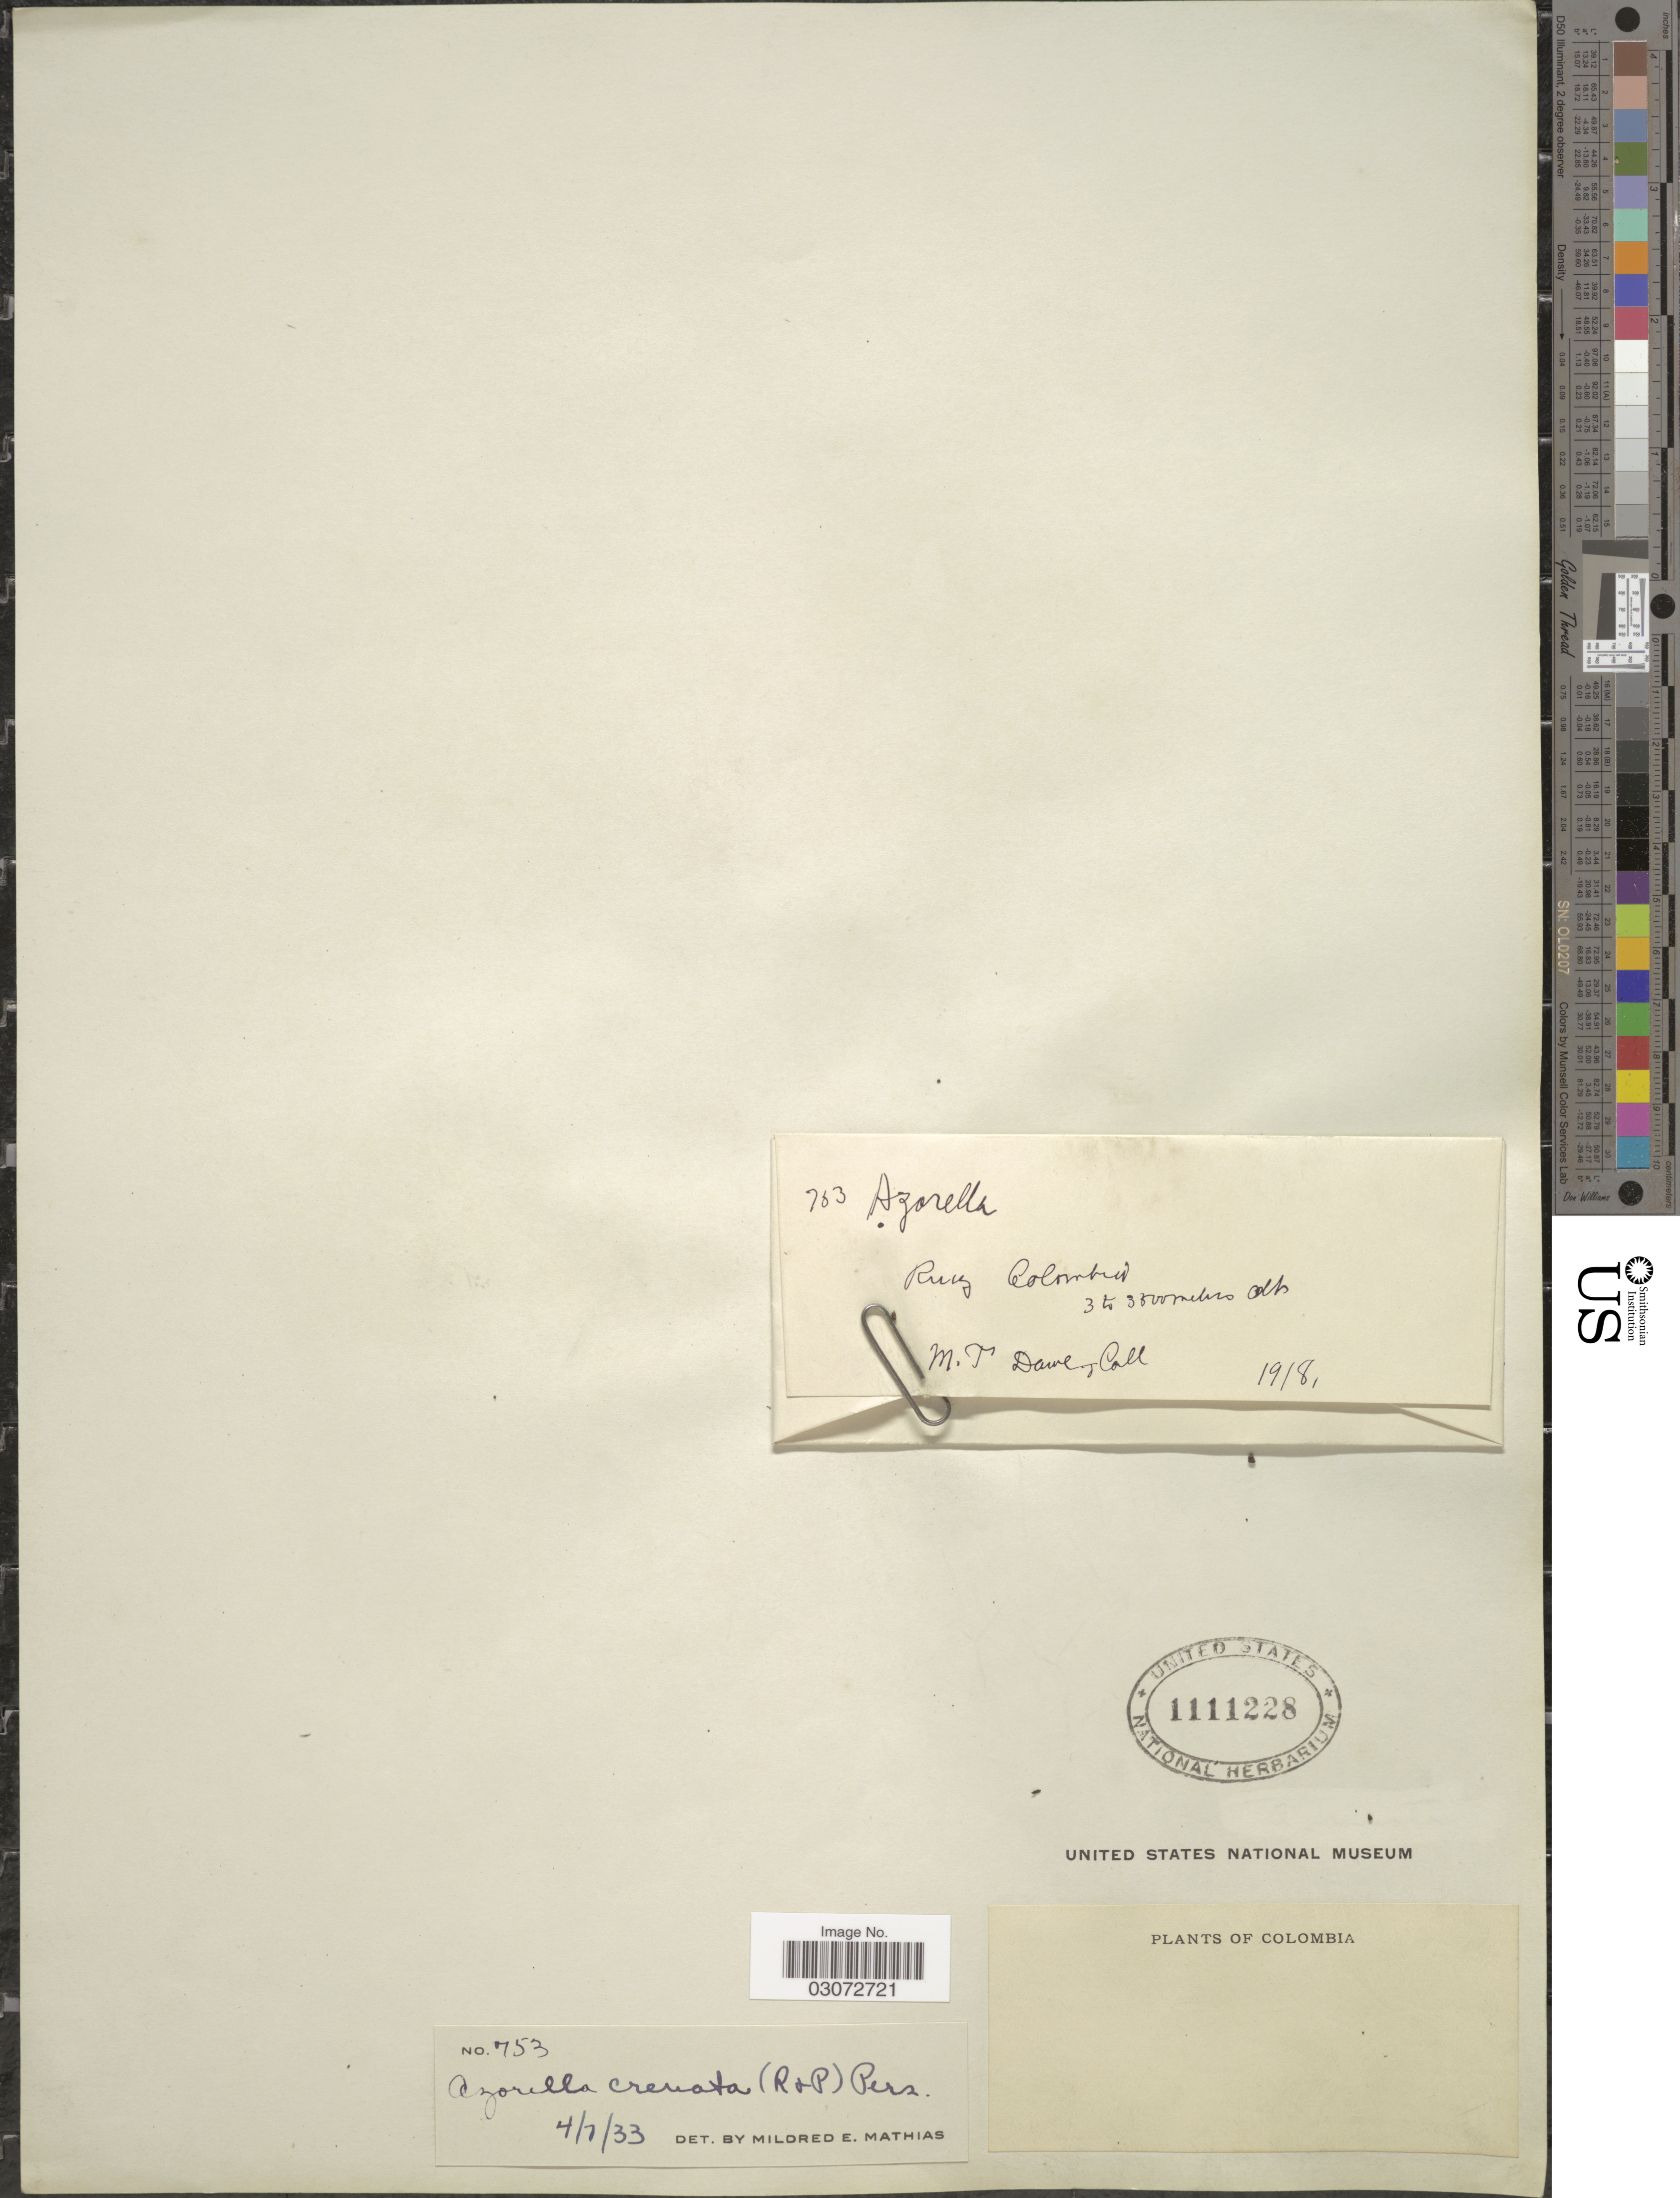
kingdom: Plantae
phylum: Tracheophyta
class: Magnoliopsida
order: Apiales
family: Apiaceae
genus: Azorella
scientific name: Azorella crenata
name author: (Ruiz & Pav.) Pers.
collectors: M. T. Dawe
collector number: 763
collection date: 1918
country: Colombia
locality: Ruiz.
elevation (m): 3000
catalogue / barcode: US 1111228